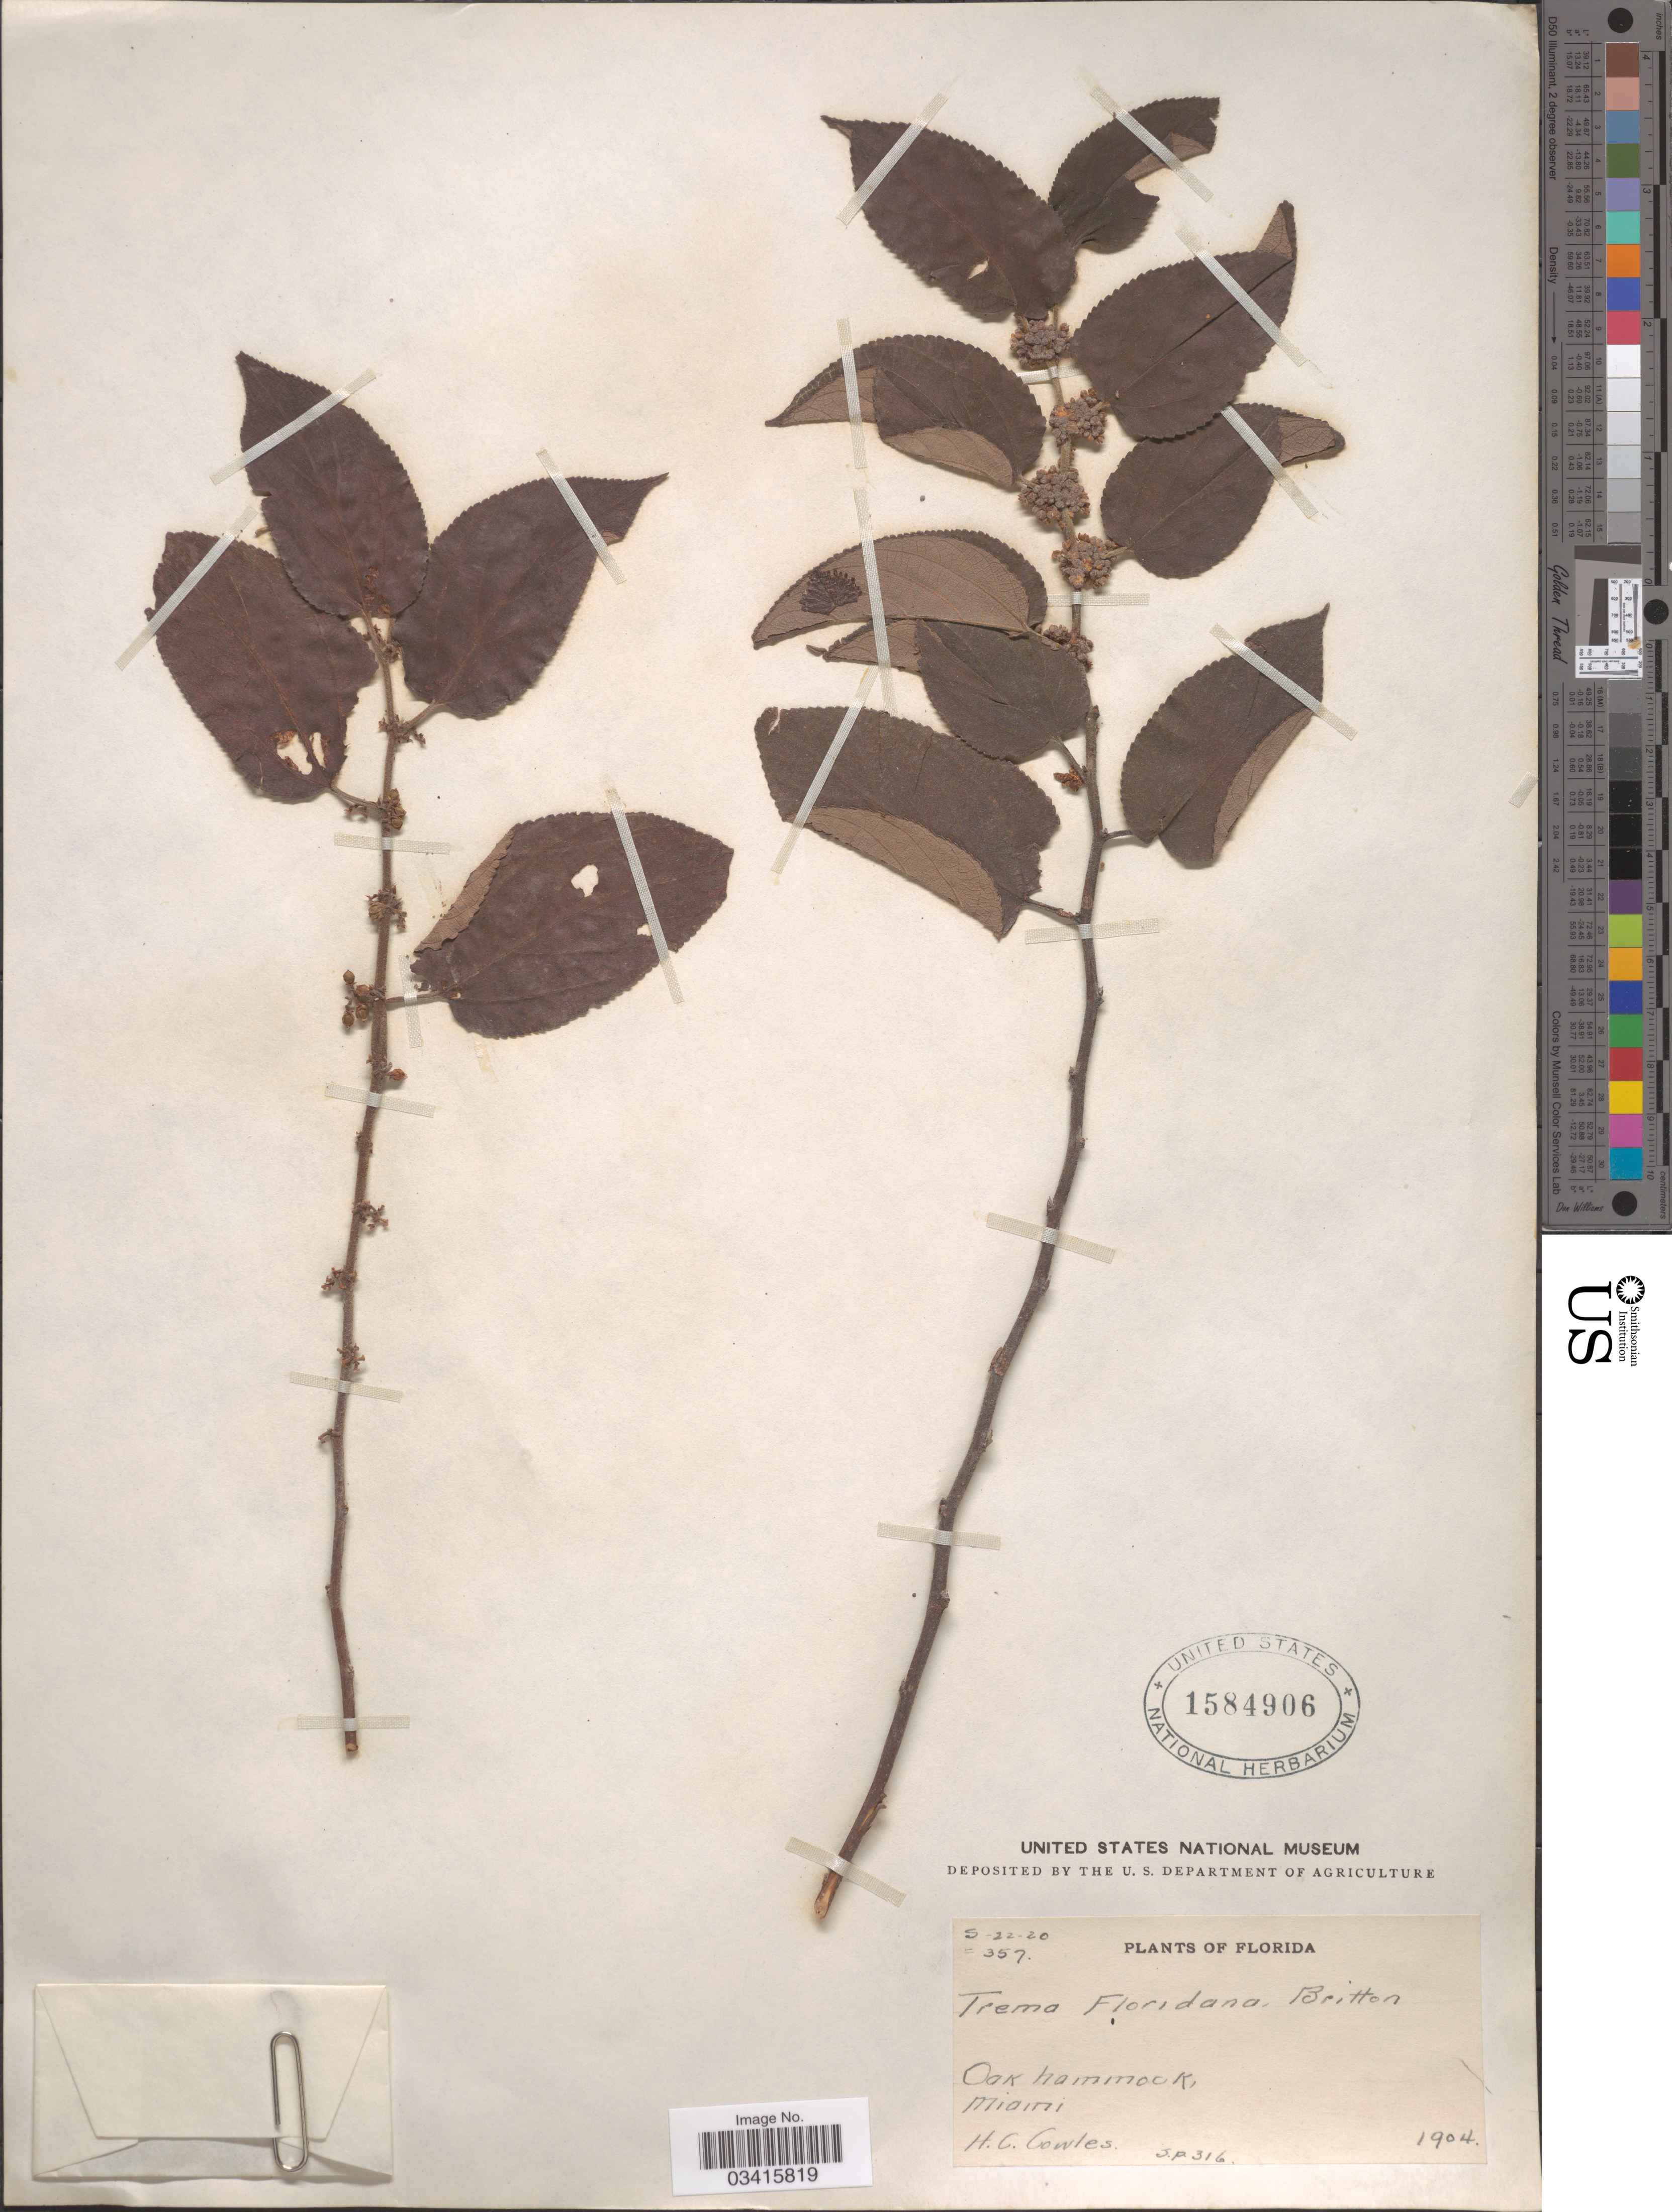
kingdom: Plantae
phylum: Tracheophyta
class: Magnoliopsida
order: Rosales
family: Cannabaceae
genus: Trema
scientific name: Trema floridanum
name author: Britton ex Small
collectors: H. Cowles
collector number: S.P.316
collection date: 1904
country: United States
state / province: Florida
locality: Oak hammock, Miami.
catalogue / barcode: US 1584906